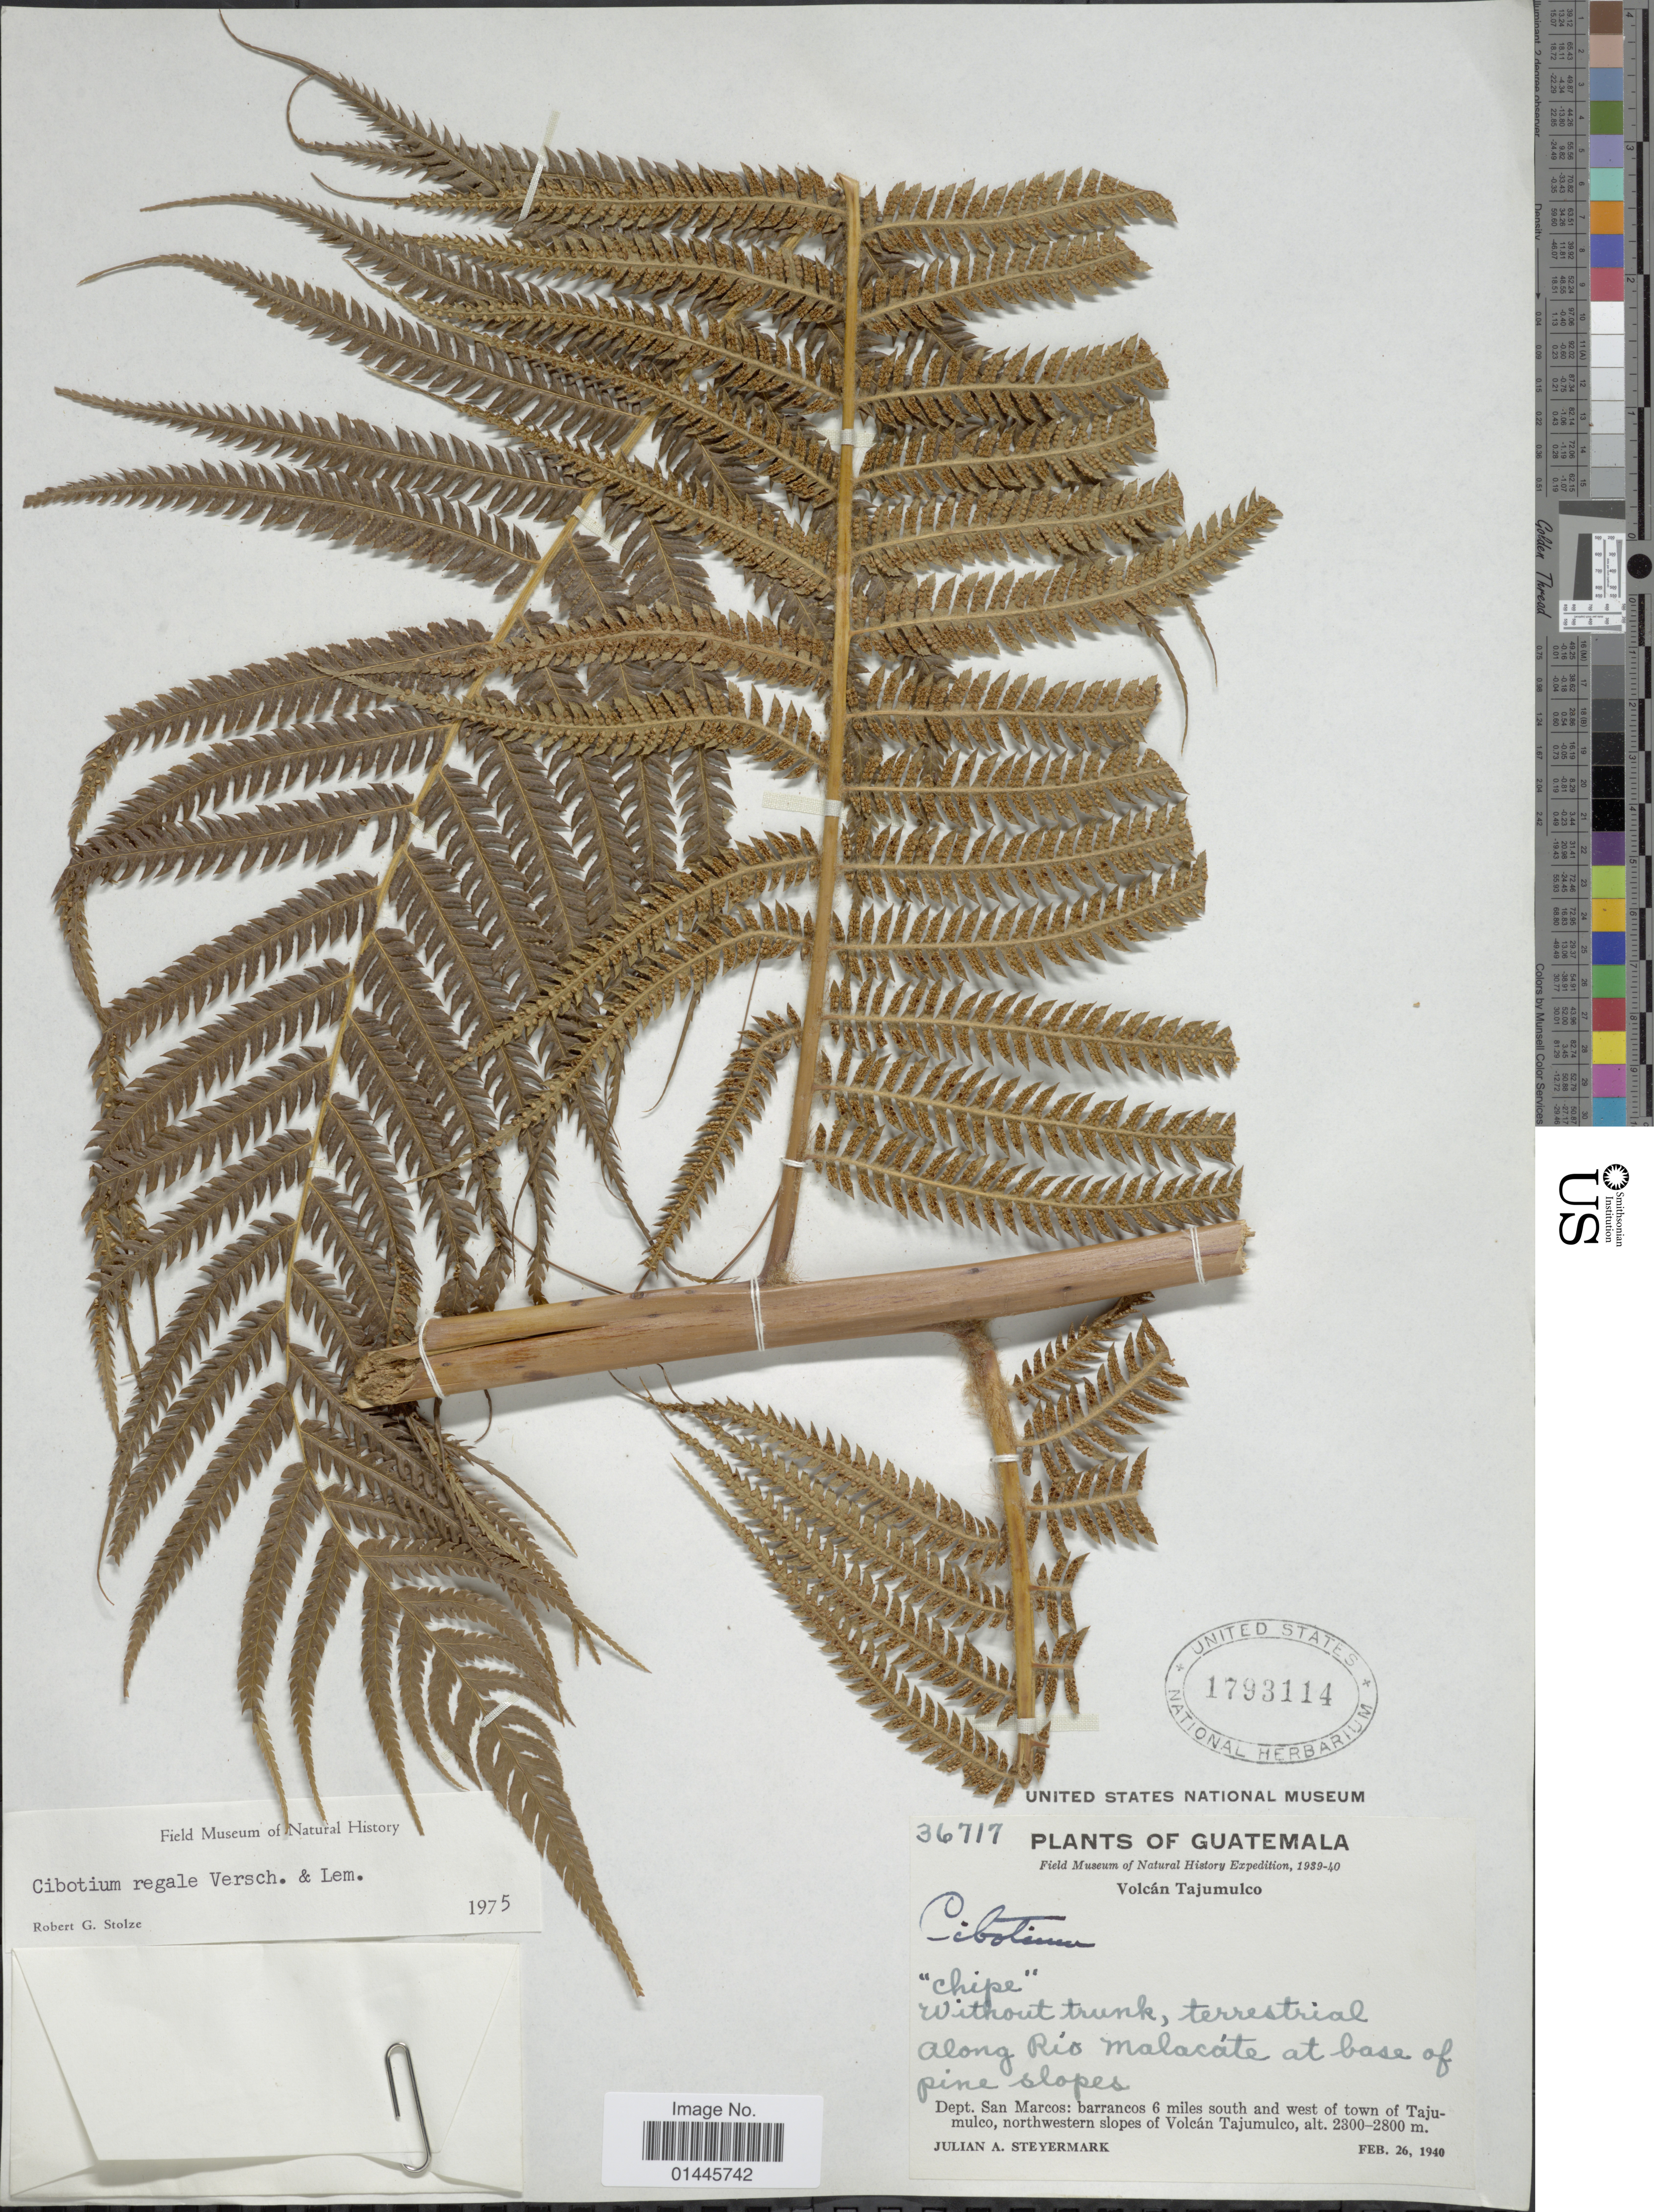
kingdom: Plantae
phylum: Tracheophyta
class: Polypodiopsida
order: Cyatheales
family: Cibotiaceae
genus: Cibotium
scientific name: Cibotium regale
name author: Verschaff. & Lem.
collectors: J. Steyermark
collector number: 36717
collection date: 1940-02-26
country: Guatemala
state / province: San Marcos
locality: Volcan Tajumulco, along Rio Malacate at base of pine slopes, barrancos 6 miles south and west of town of Tajumulco, northwestern slopes of Volcan Tajumulco.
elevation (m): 2300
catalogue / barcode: US 1793114